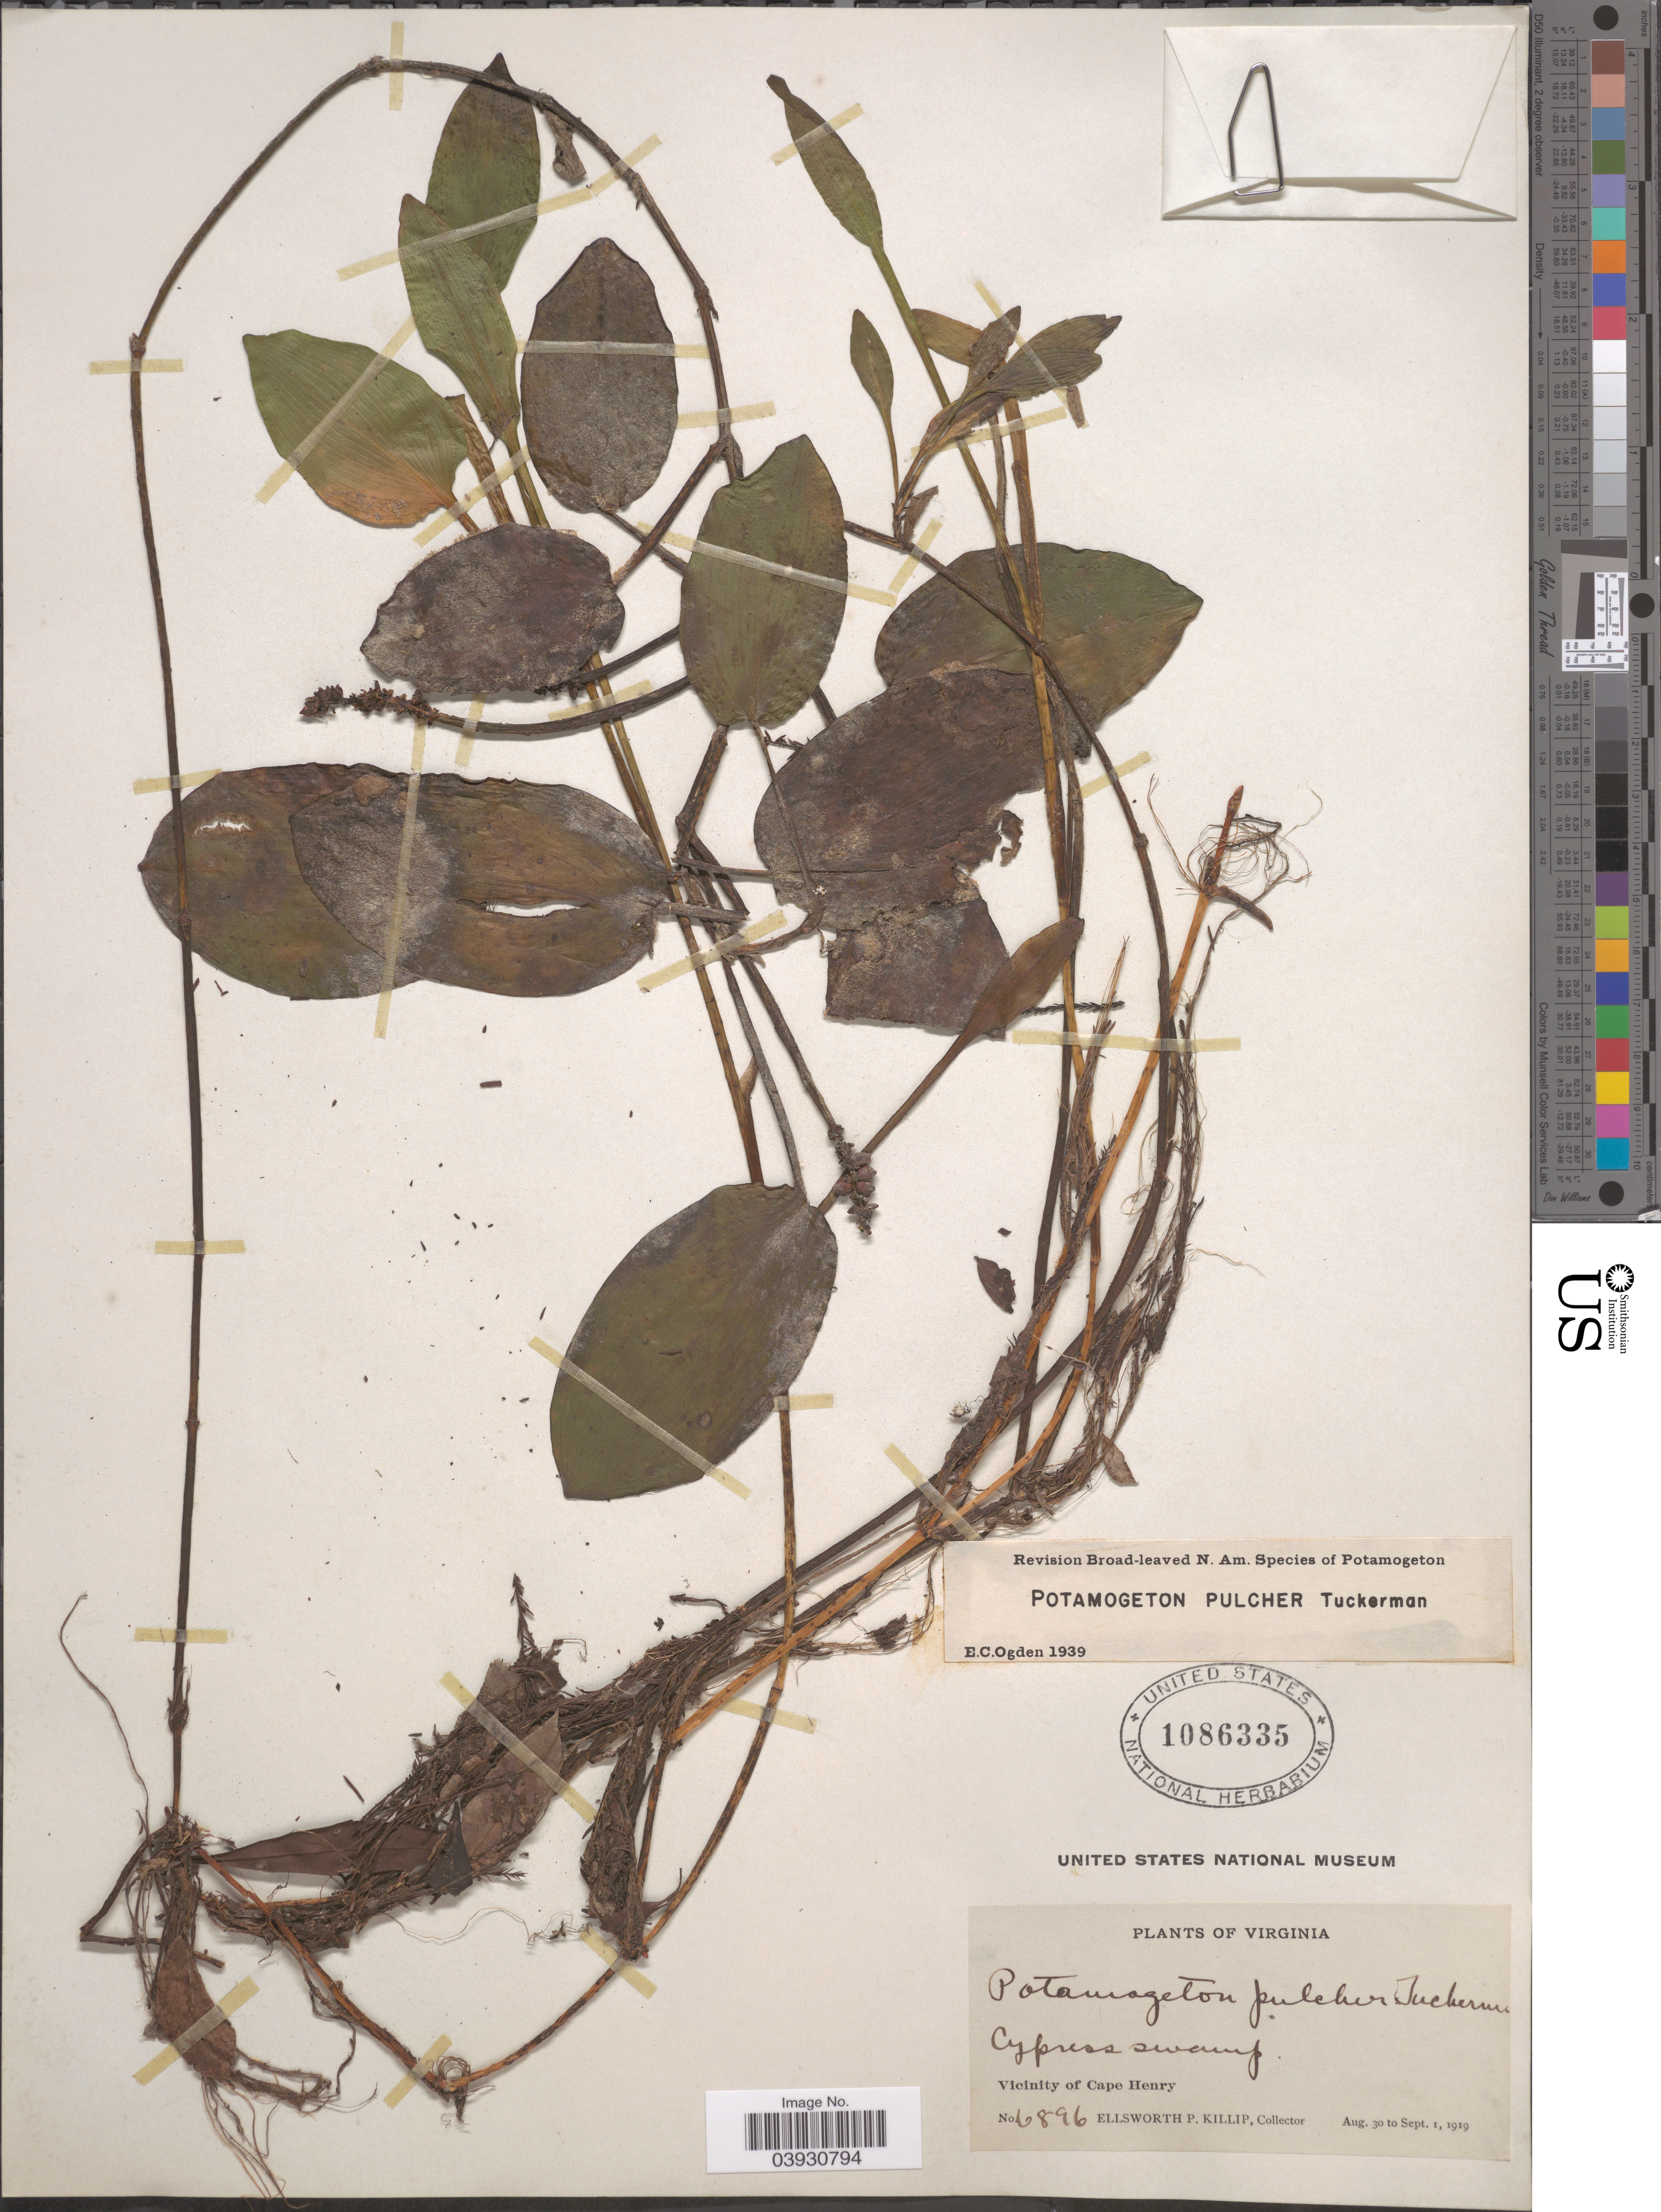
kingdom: Plantae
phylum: Tracheophyta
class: Liliopsida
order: Alismatales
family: Potamogetonaceae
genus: Potamogeton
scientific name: Potamogeton pulcher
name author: Tuck.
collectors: E. P. Killip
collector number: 6896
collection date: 1919-08-30/1919-09-01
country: United States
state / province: Virginia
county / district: City of Virginia Beach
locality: Vicinity of Cape Henry.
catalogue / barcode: US 1086335